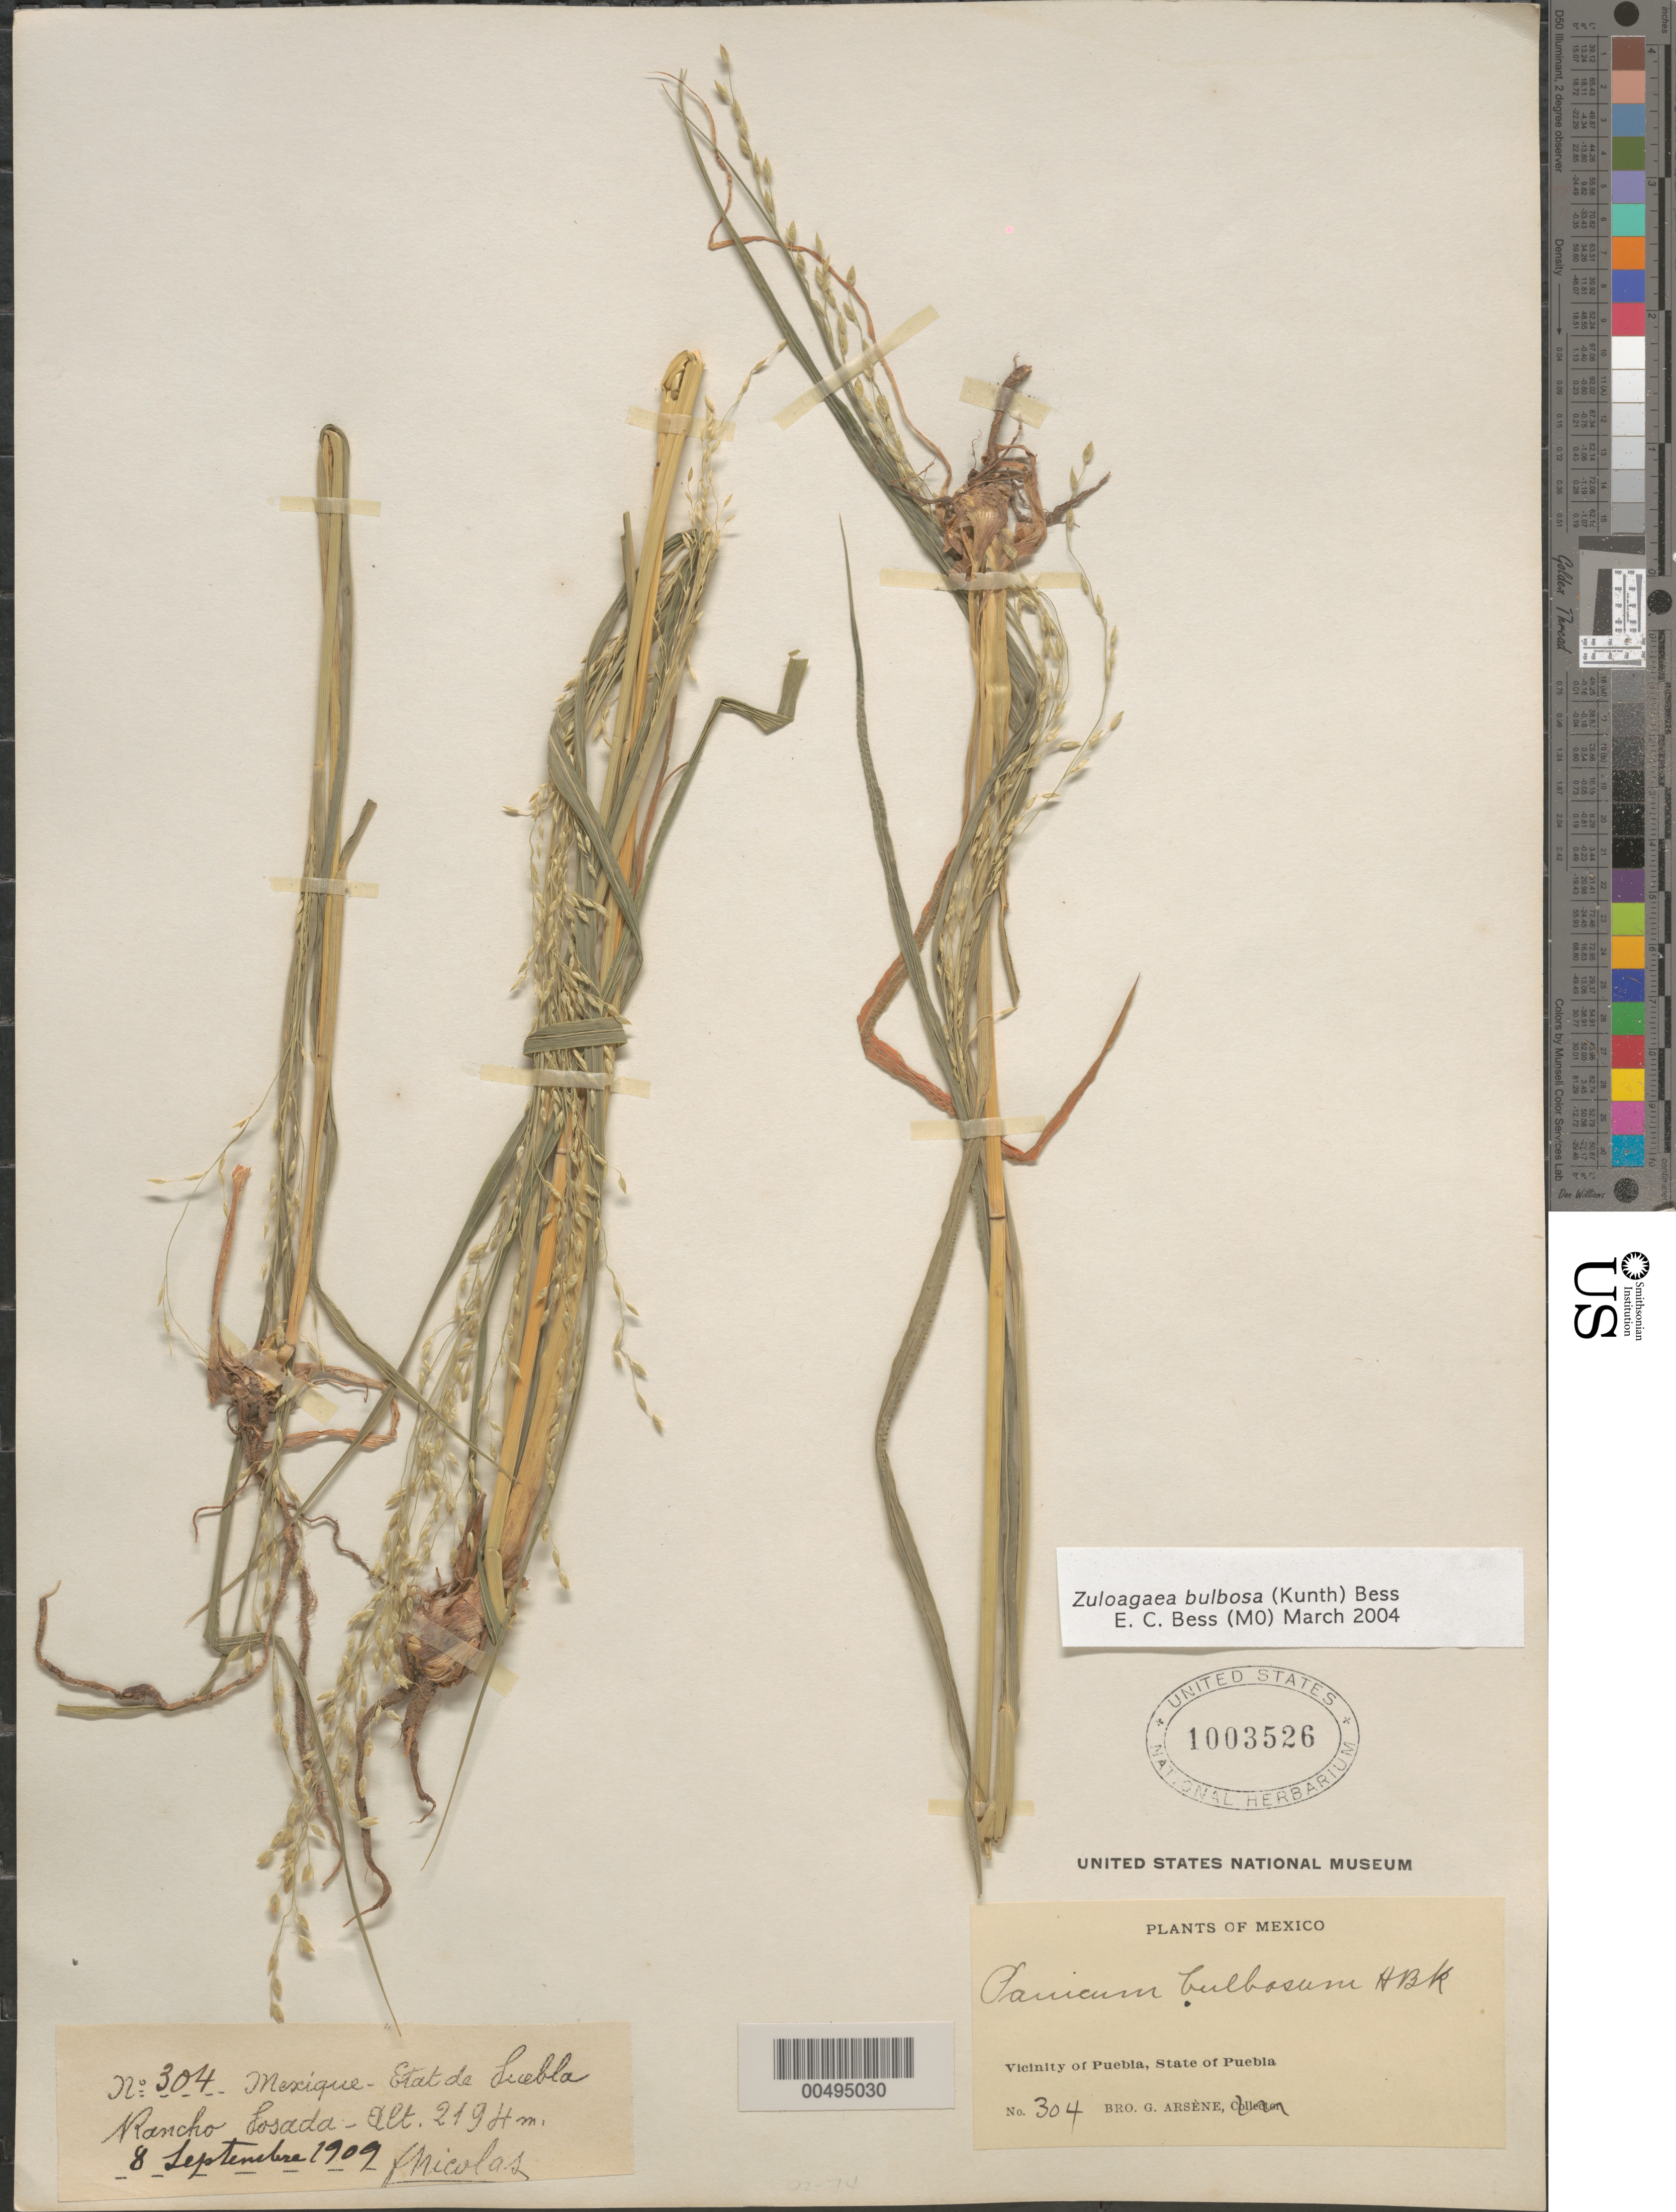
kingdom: Plantae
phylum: Tracheophyta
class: Liliopsida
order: Poales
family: Poaceae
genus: Panicum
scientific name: Panicum bulbosum subsp. sciaphilum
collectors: B. Nicolas & Bro. G. Arsène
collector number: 304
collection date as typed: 8 Sep 1909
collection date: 1909-09-08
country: Mexico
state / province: Puebla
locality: Rancho Posada, vicinity of Puebla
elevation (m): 2194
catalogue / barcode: US 1003526